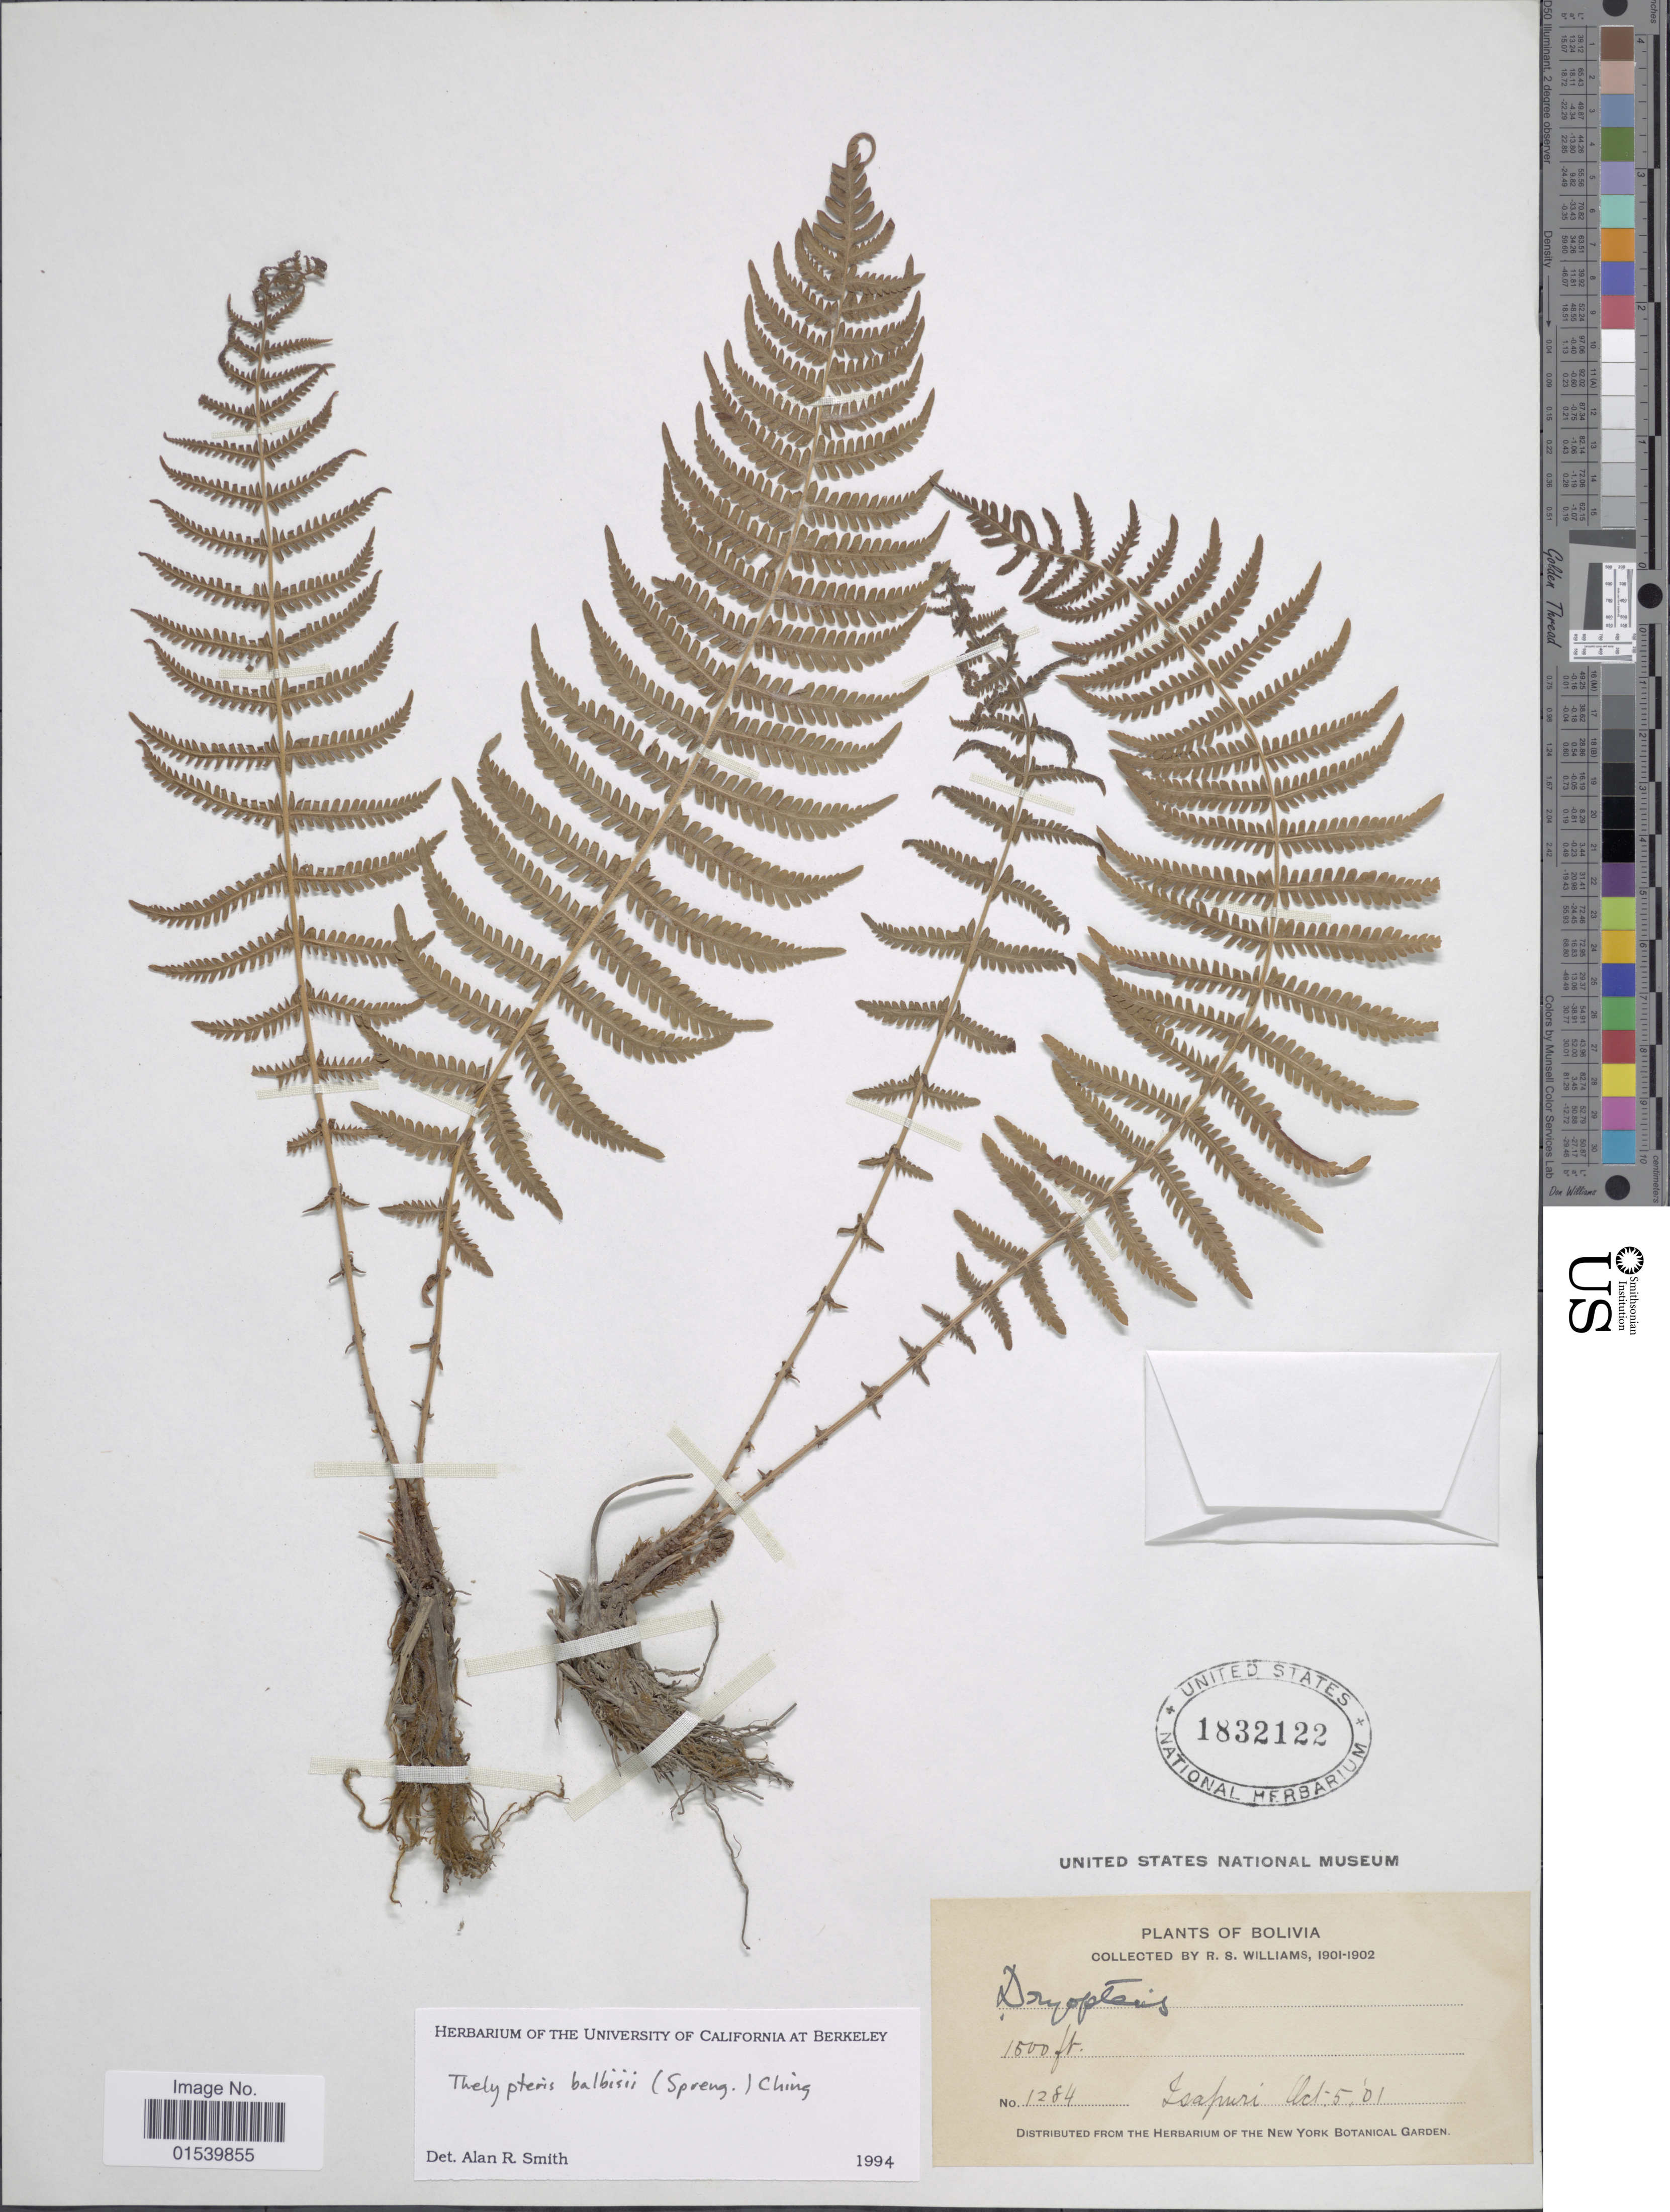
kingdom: Plantae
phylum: Tracheophyta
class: Polypodiopsida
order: Polypodiales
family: Thelypteridaceae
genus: Amauropelta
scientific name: Amauropelta balbisii (Spreng.) comb. nov., ined. 2015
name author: (Spreng.)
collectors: R. S. Williams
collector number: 1284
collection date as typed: Oct. 5, '01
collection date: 1901-10-05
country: Bolivia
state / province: La Páz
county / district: Larecaja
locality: Isupuri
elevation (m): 457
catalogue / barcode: US 1832122